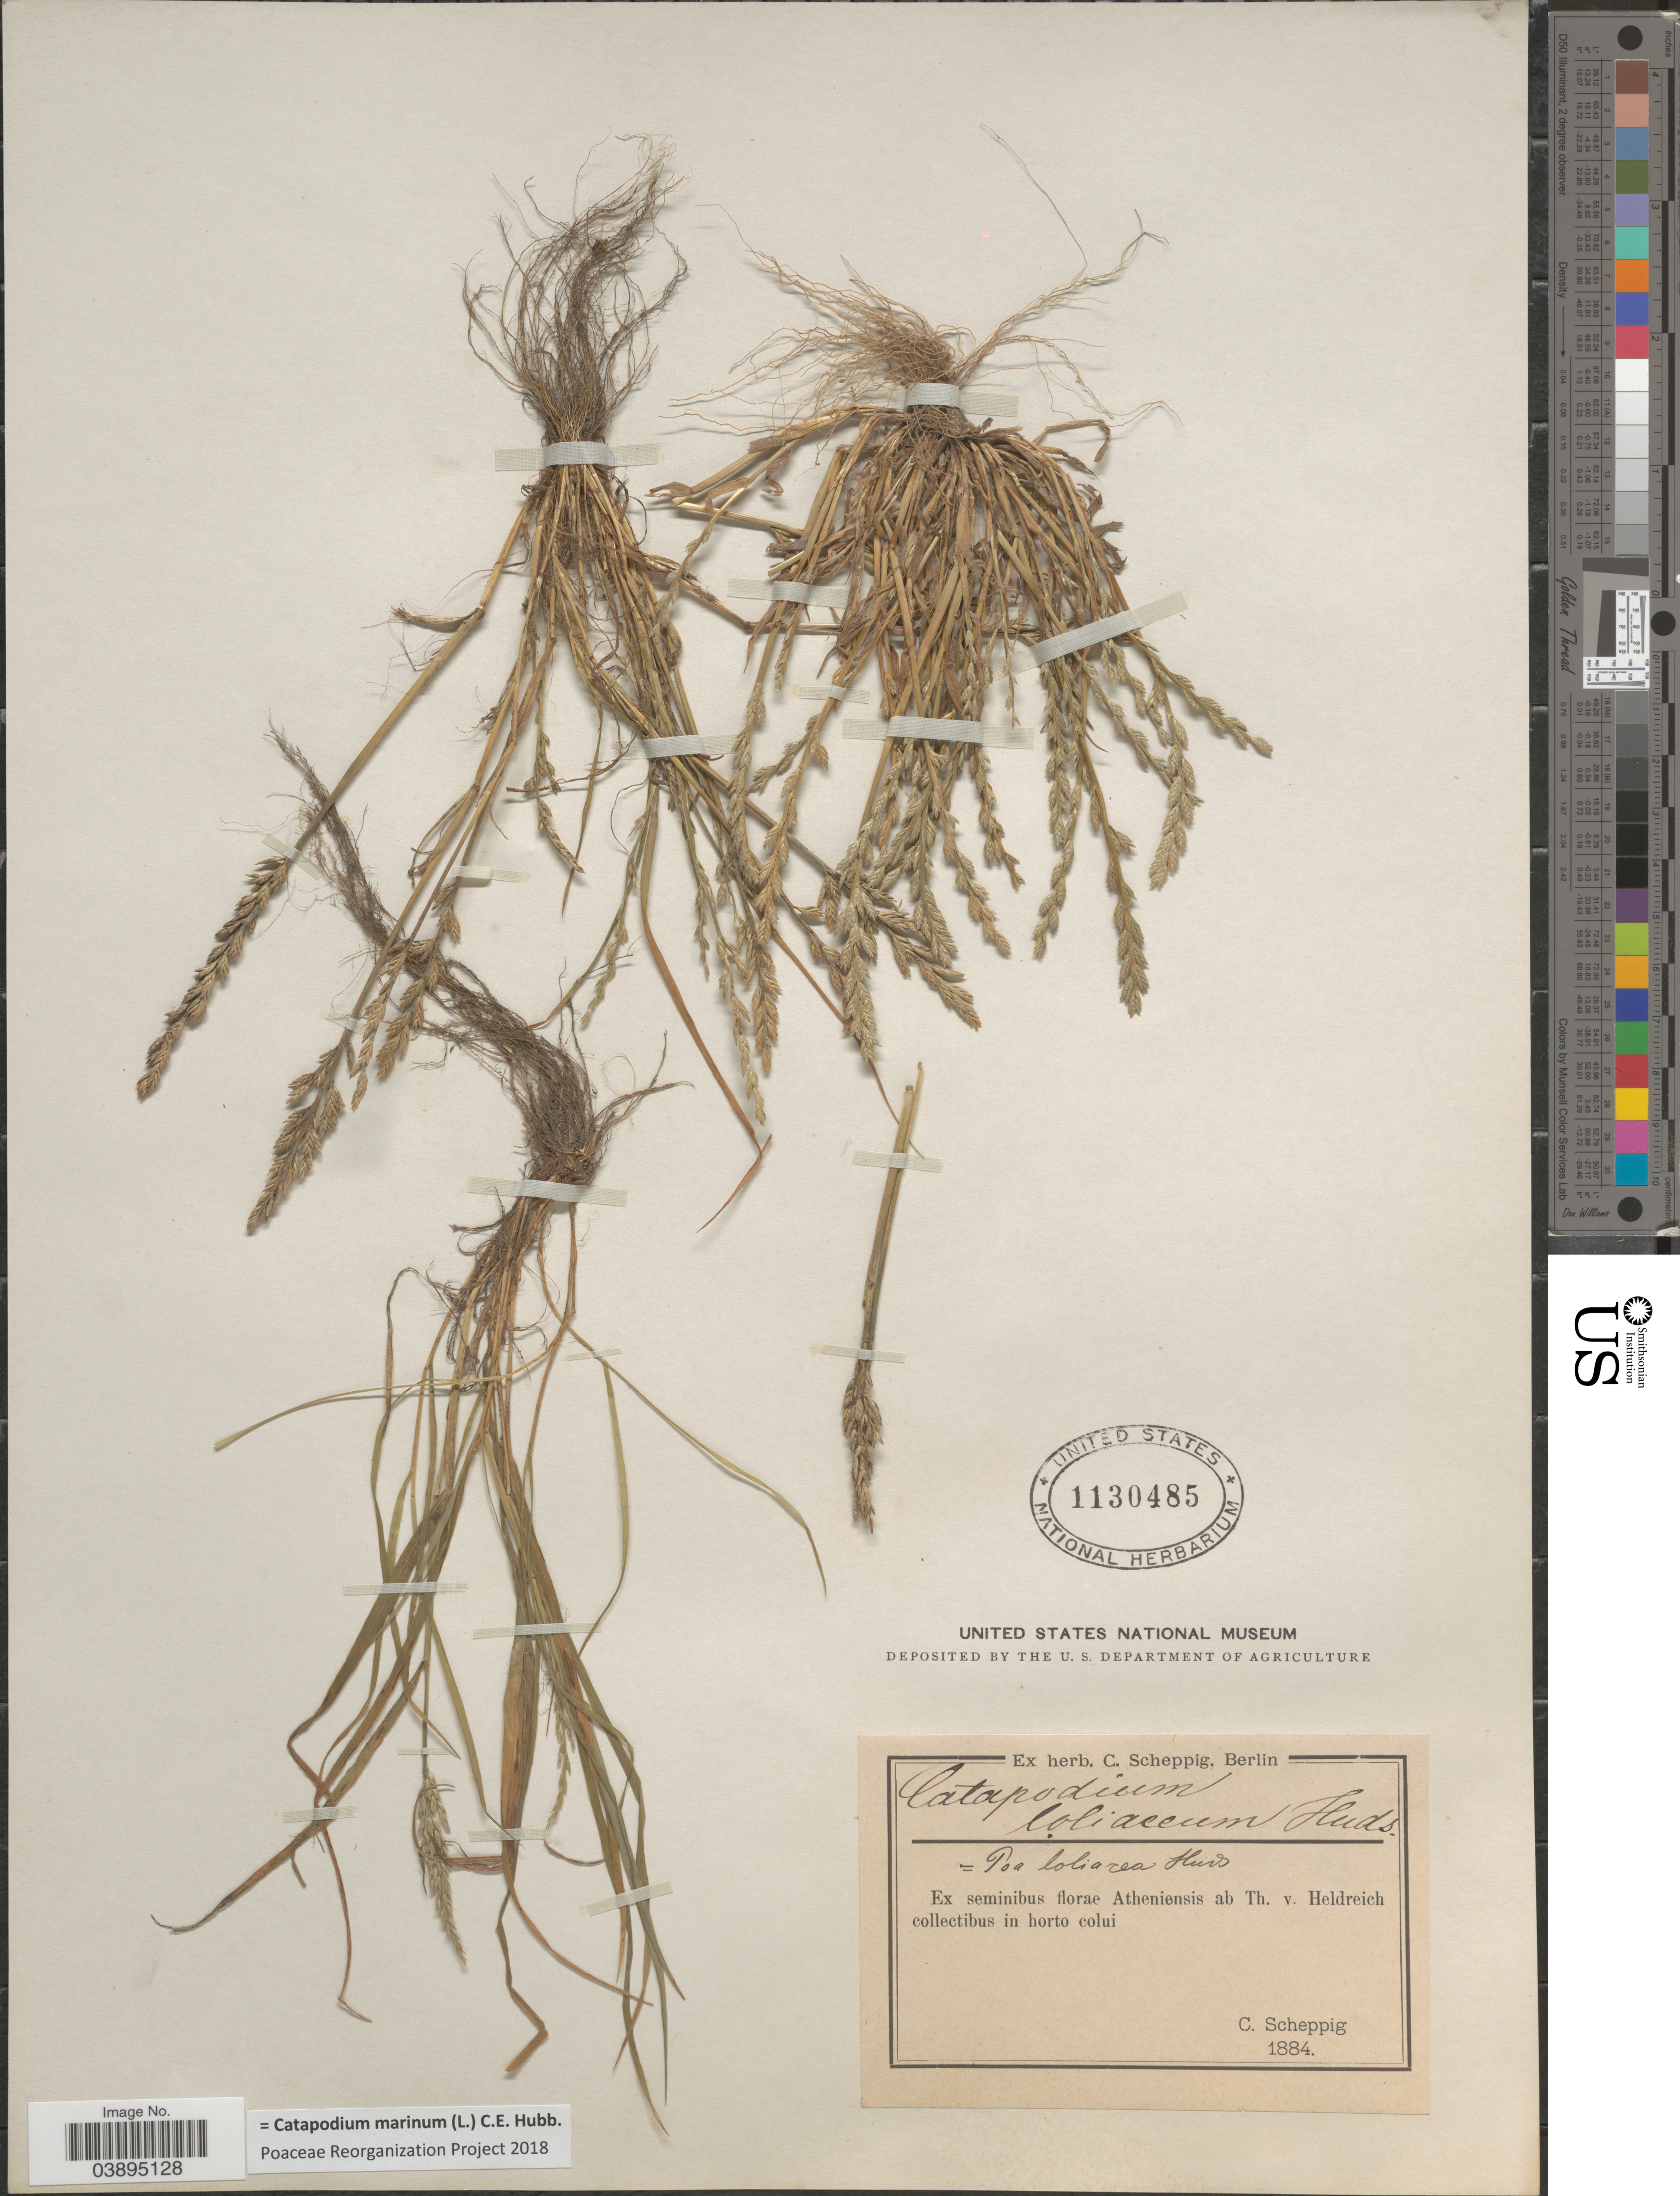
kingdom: Plantae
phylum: Tracheophyta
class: Liliopsida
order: Poales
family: Poaceae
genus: Catapodium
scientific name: Catapodium marinum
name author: (L.) C.E. Hubb.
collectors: C. Scheppig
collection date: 1884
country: Germany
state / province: Berlin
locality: Ex seminibus florae Atheniensis ab Th. v. Heldreich collectibus in horto colui.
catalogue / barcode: US 1130485